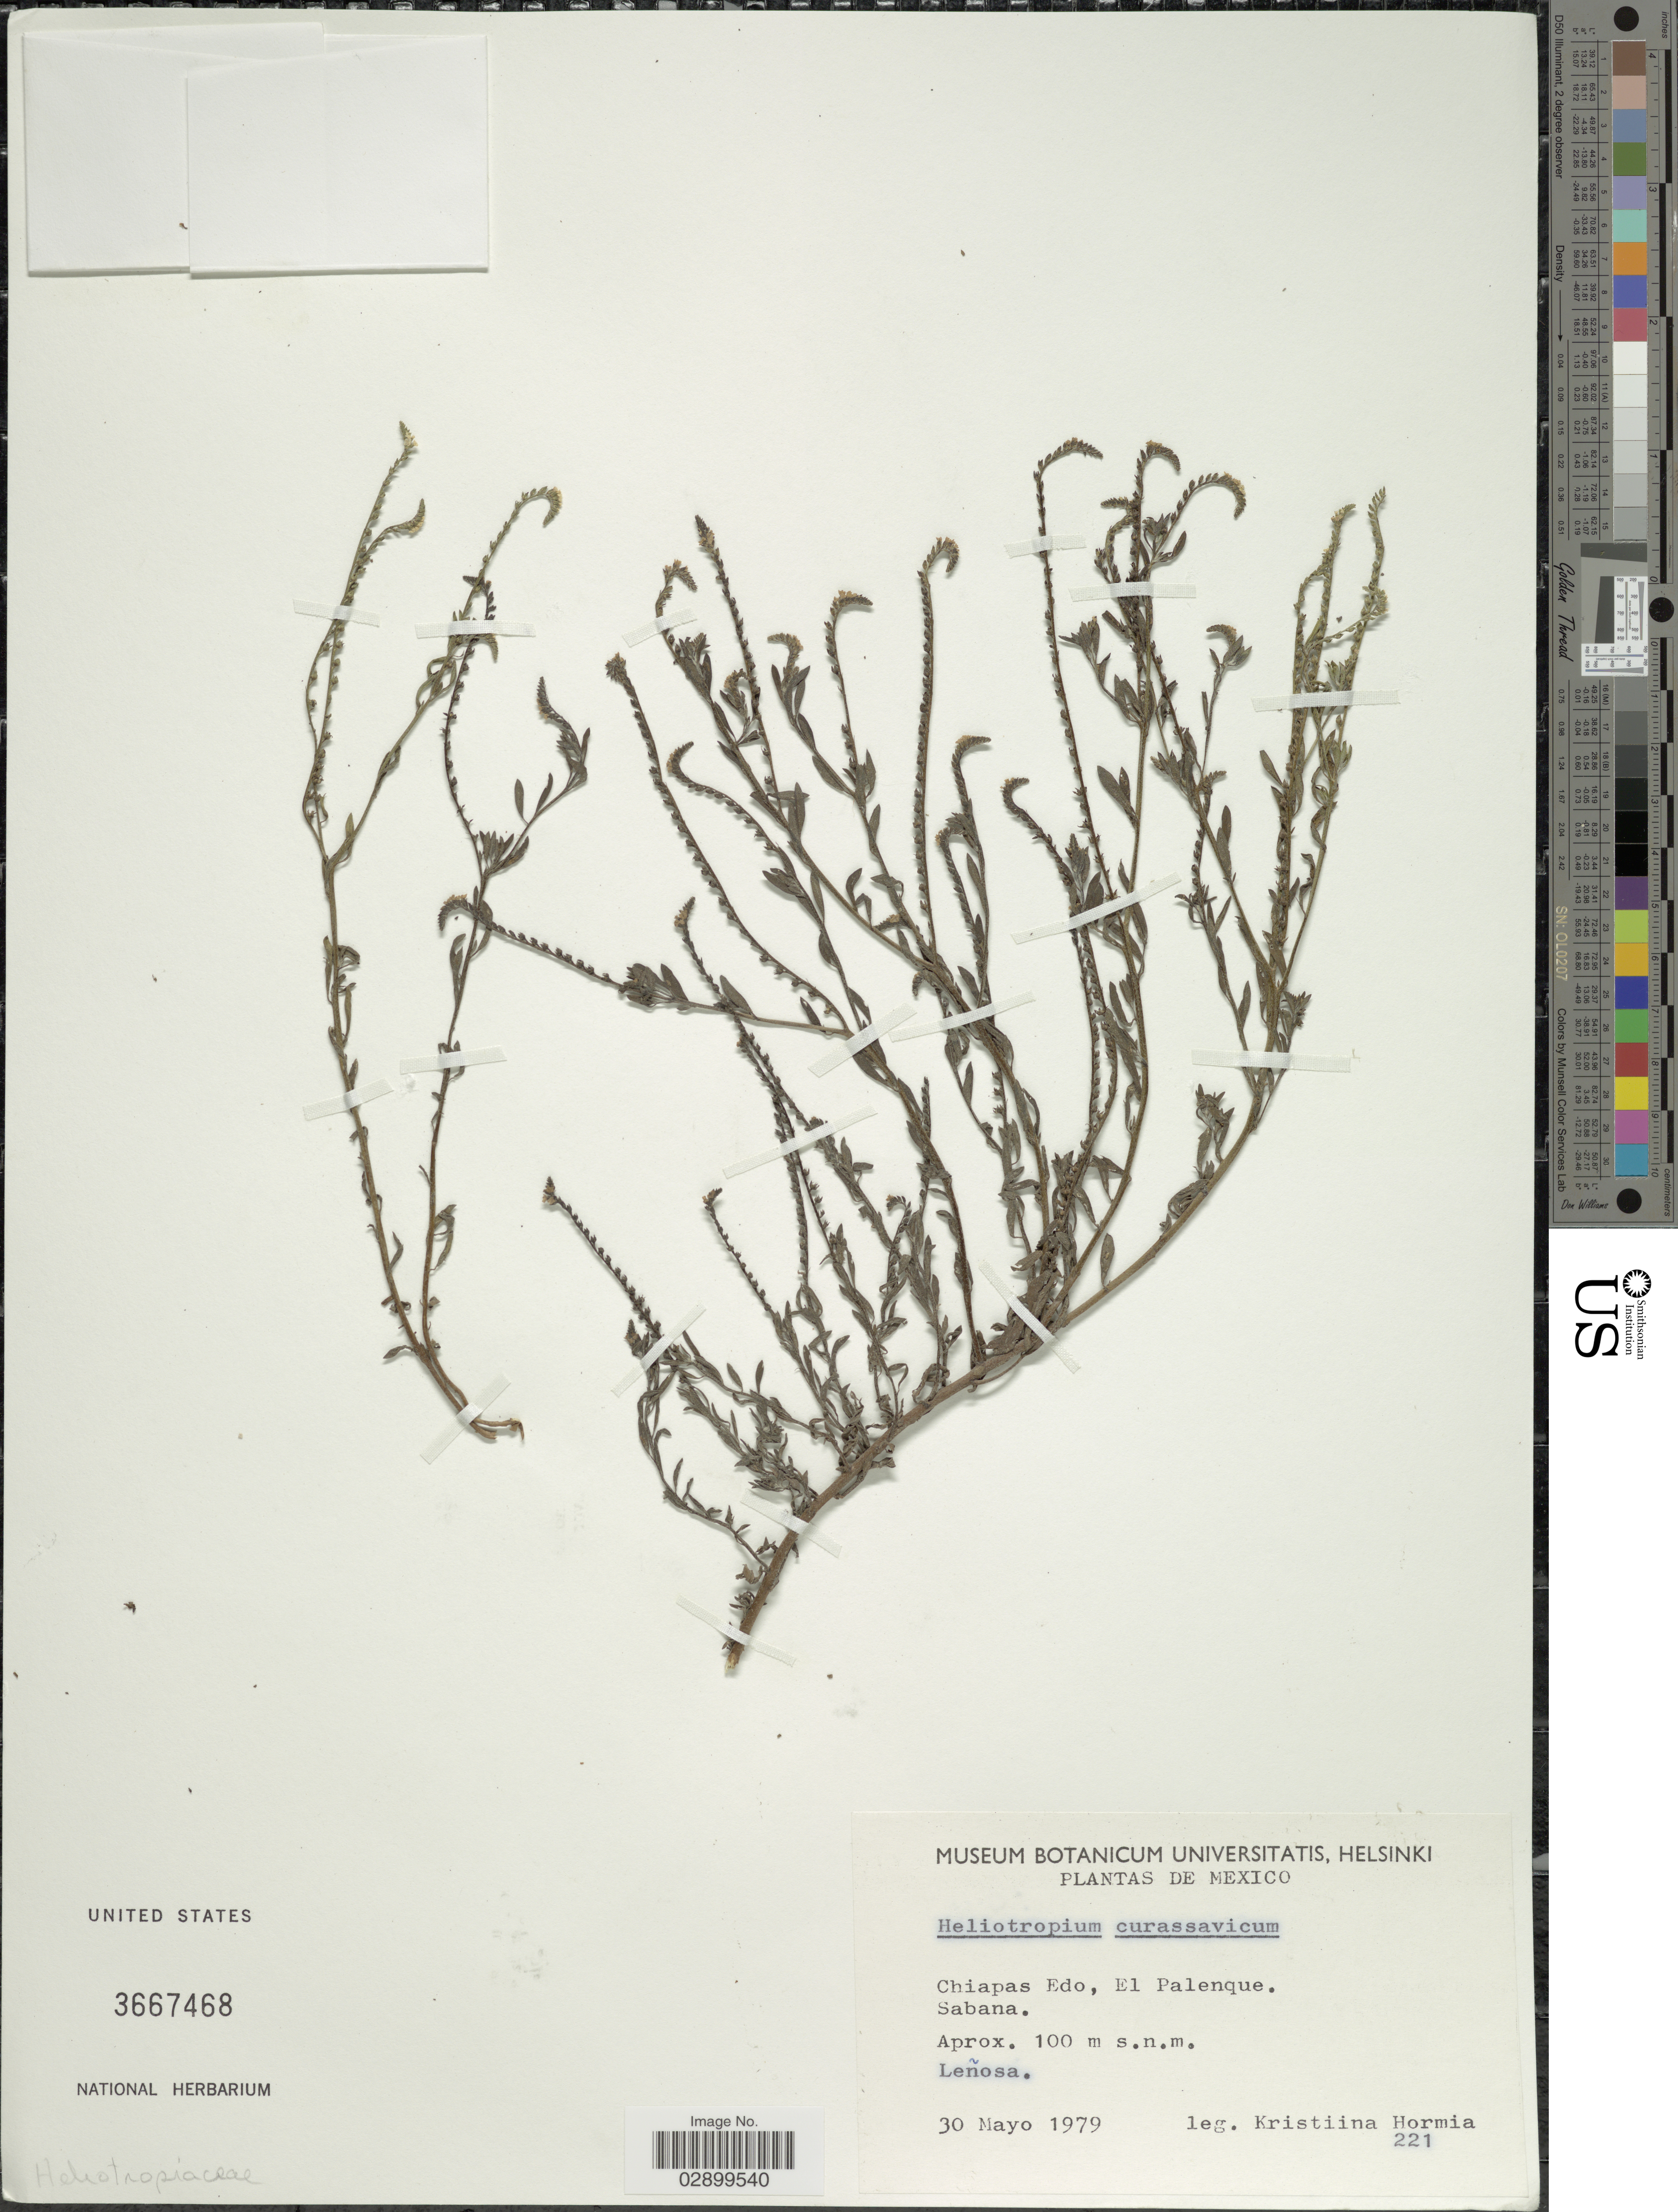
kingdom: Plantae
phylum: Tracheophyta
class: Magnoliopsida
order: Boraginales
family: Heliotropiaceae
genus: Heliotropium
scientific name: Heliotropium curassavicum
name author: L.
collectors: K. Hormia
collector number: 221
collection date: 1979-05-30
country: Mexico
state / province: Chiapas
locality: Chiapas Edo, El Palenque.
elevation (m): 100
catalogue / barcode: US 3667468